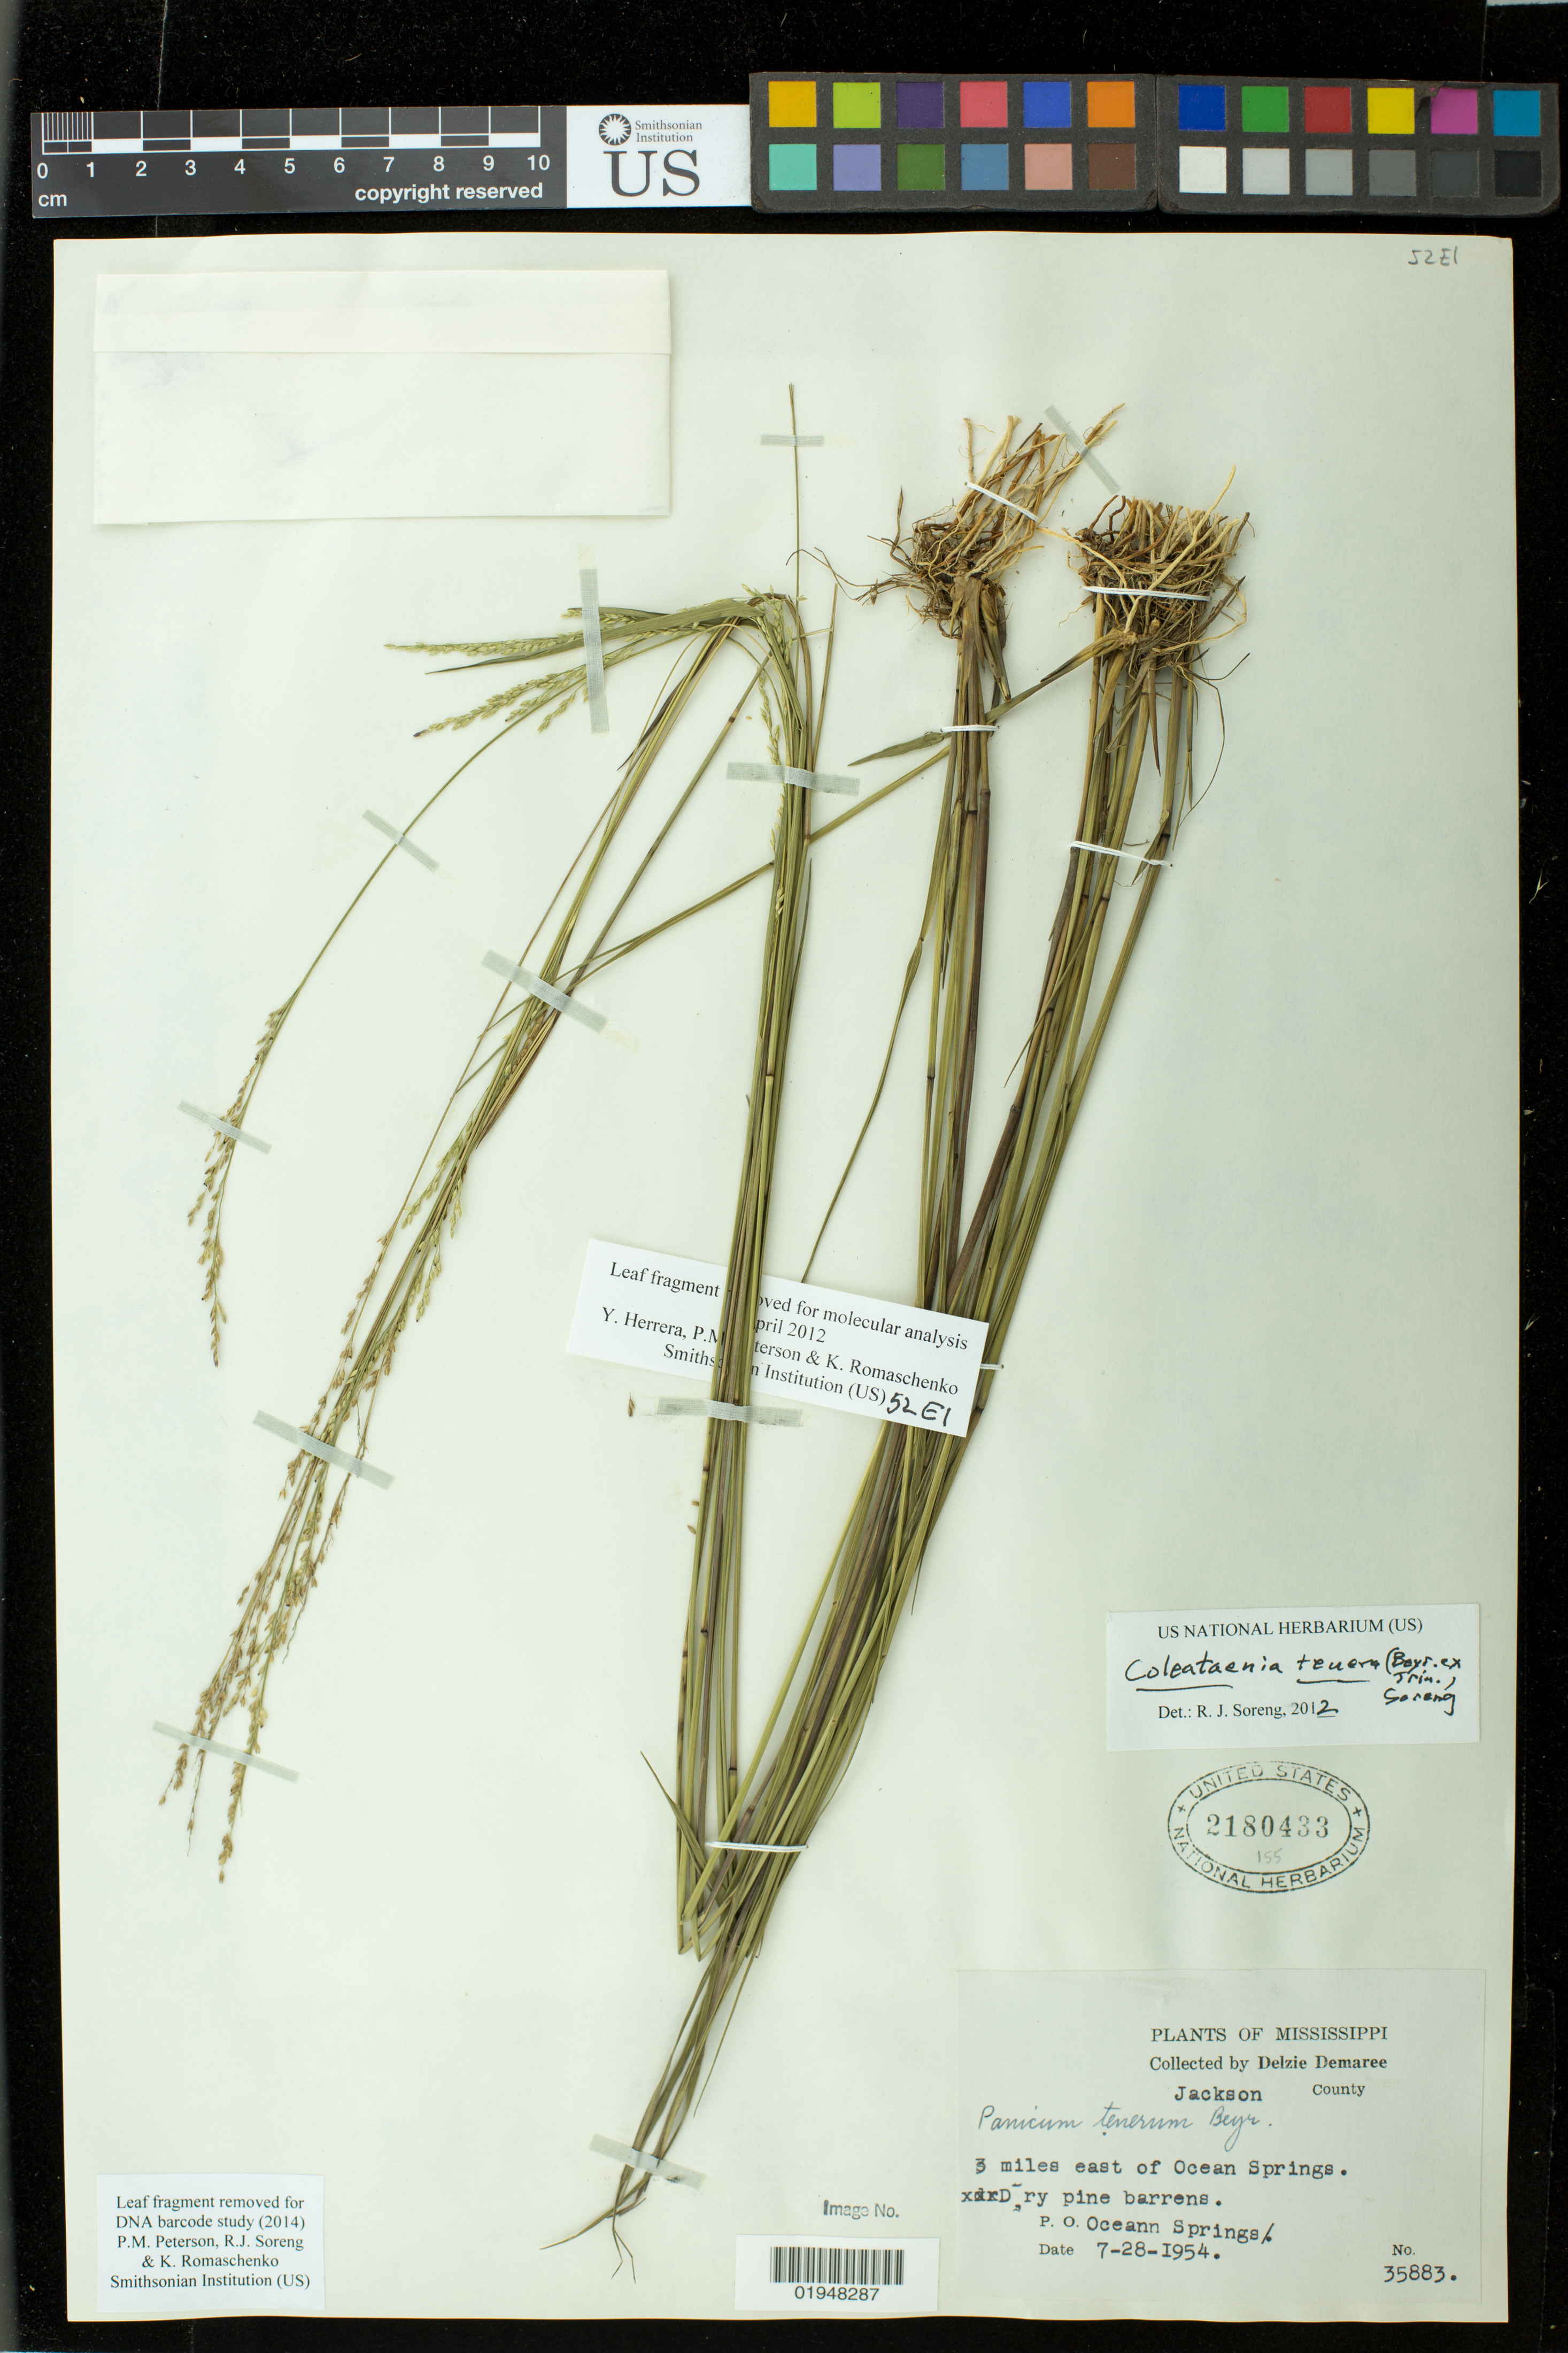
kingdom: Plantae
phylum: Tracheophyta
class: Liliopsida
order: Poales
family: Poaceae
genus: Coleataenia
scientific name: Coleataenia tenera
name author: (Beyr. ex Trin.) Soreng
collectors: D. Demaree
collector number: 35883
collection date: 1954-07-28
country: United States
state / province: Mississippi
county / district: Jackson County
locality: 3 miles east of Ocean Springs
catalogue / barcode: US 2180433